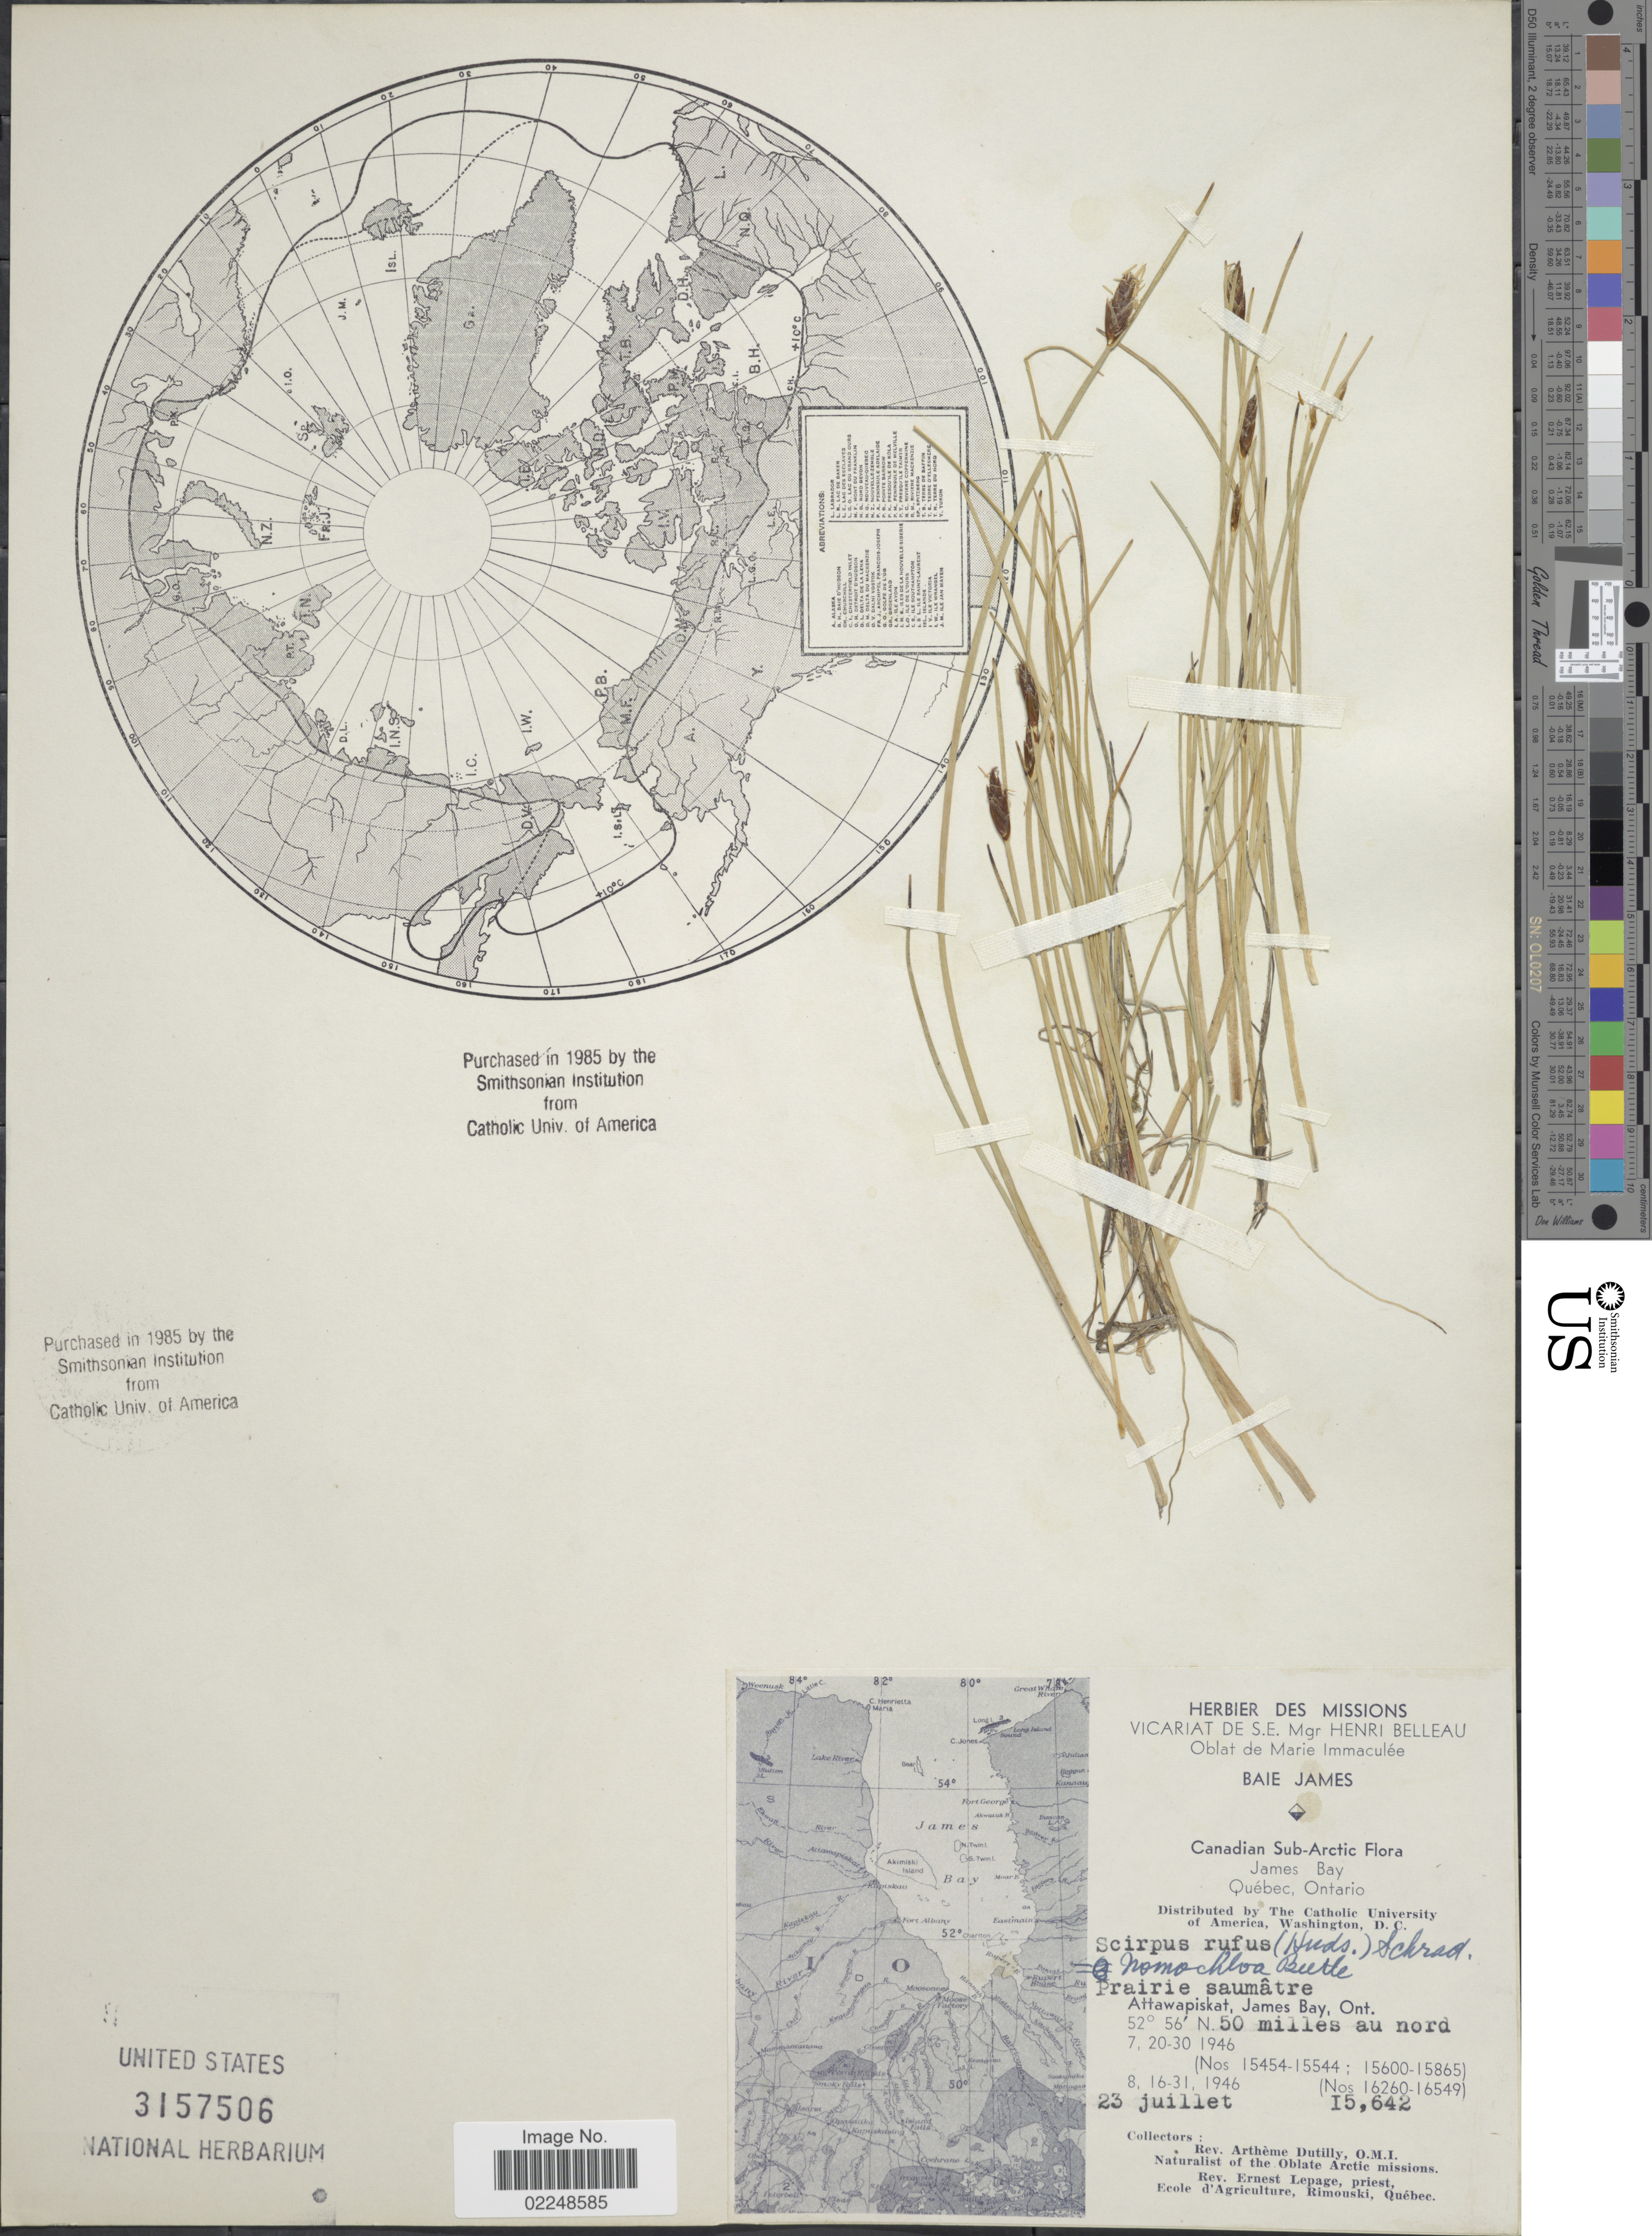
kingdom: Plantae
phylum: Tracheophyta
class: Liliopsida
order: Poales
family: Cyperaceae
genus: Blysmopsis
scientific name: Blysmopsis rufa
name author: (Huds.) Oteng-Yeb.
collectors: A. Dutilly & E. Lepage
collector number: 15642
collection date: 1946-07-23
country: Canada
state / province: Ontario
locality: Canadian Sub-Arctic, James Bay, Ontario, Prairie saumatre, Attawapiskat, James Bay, Ont. 50 miles au nord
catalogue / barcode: US 3157506